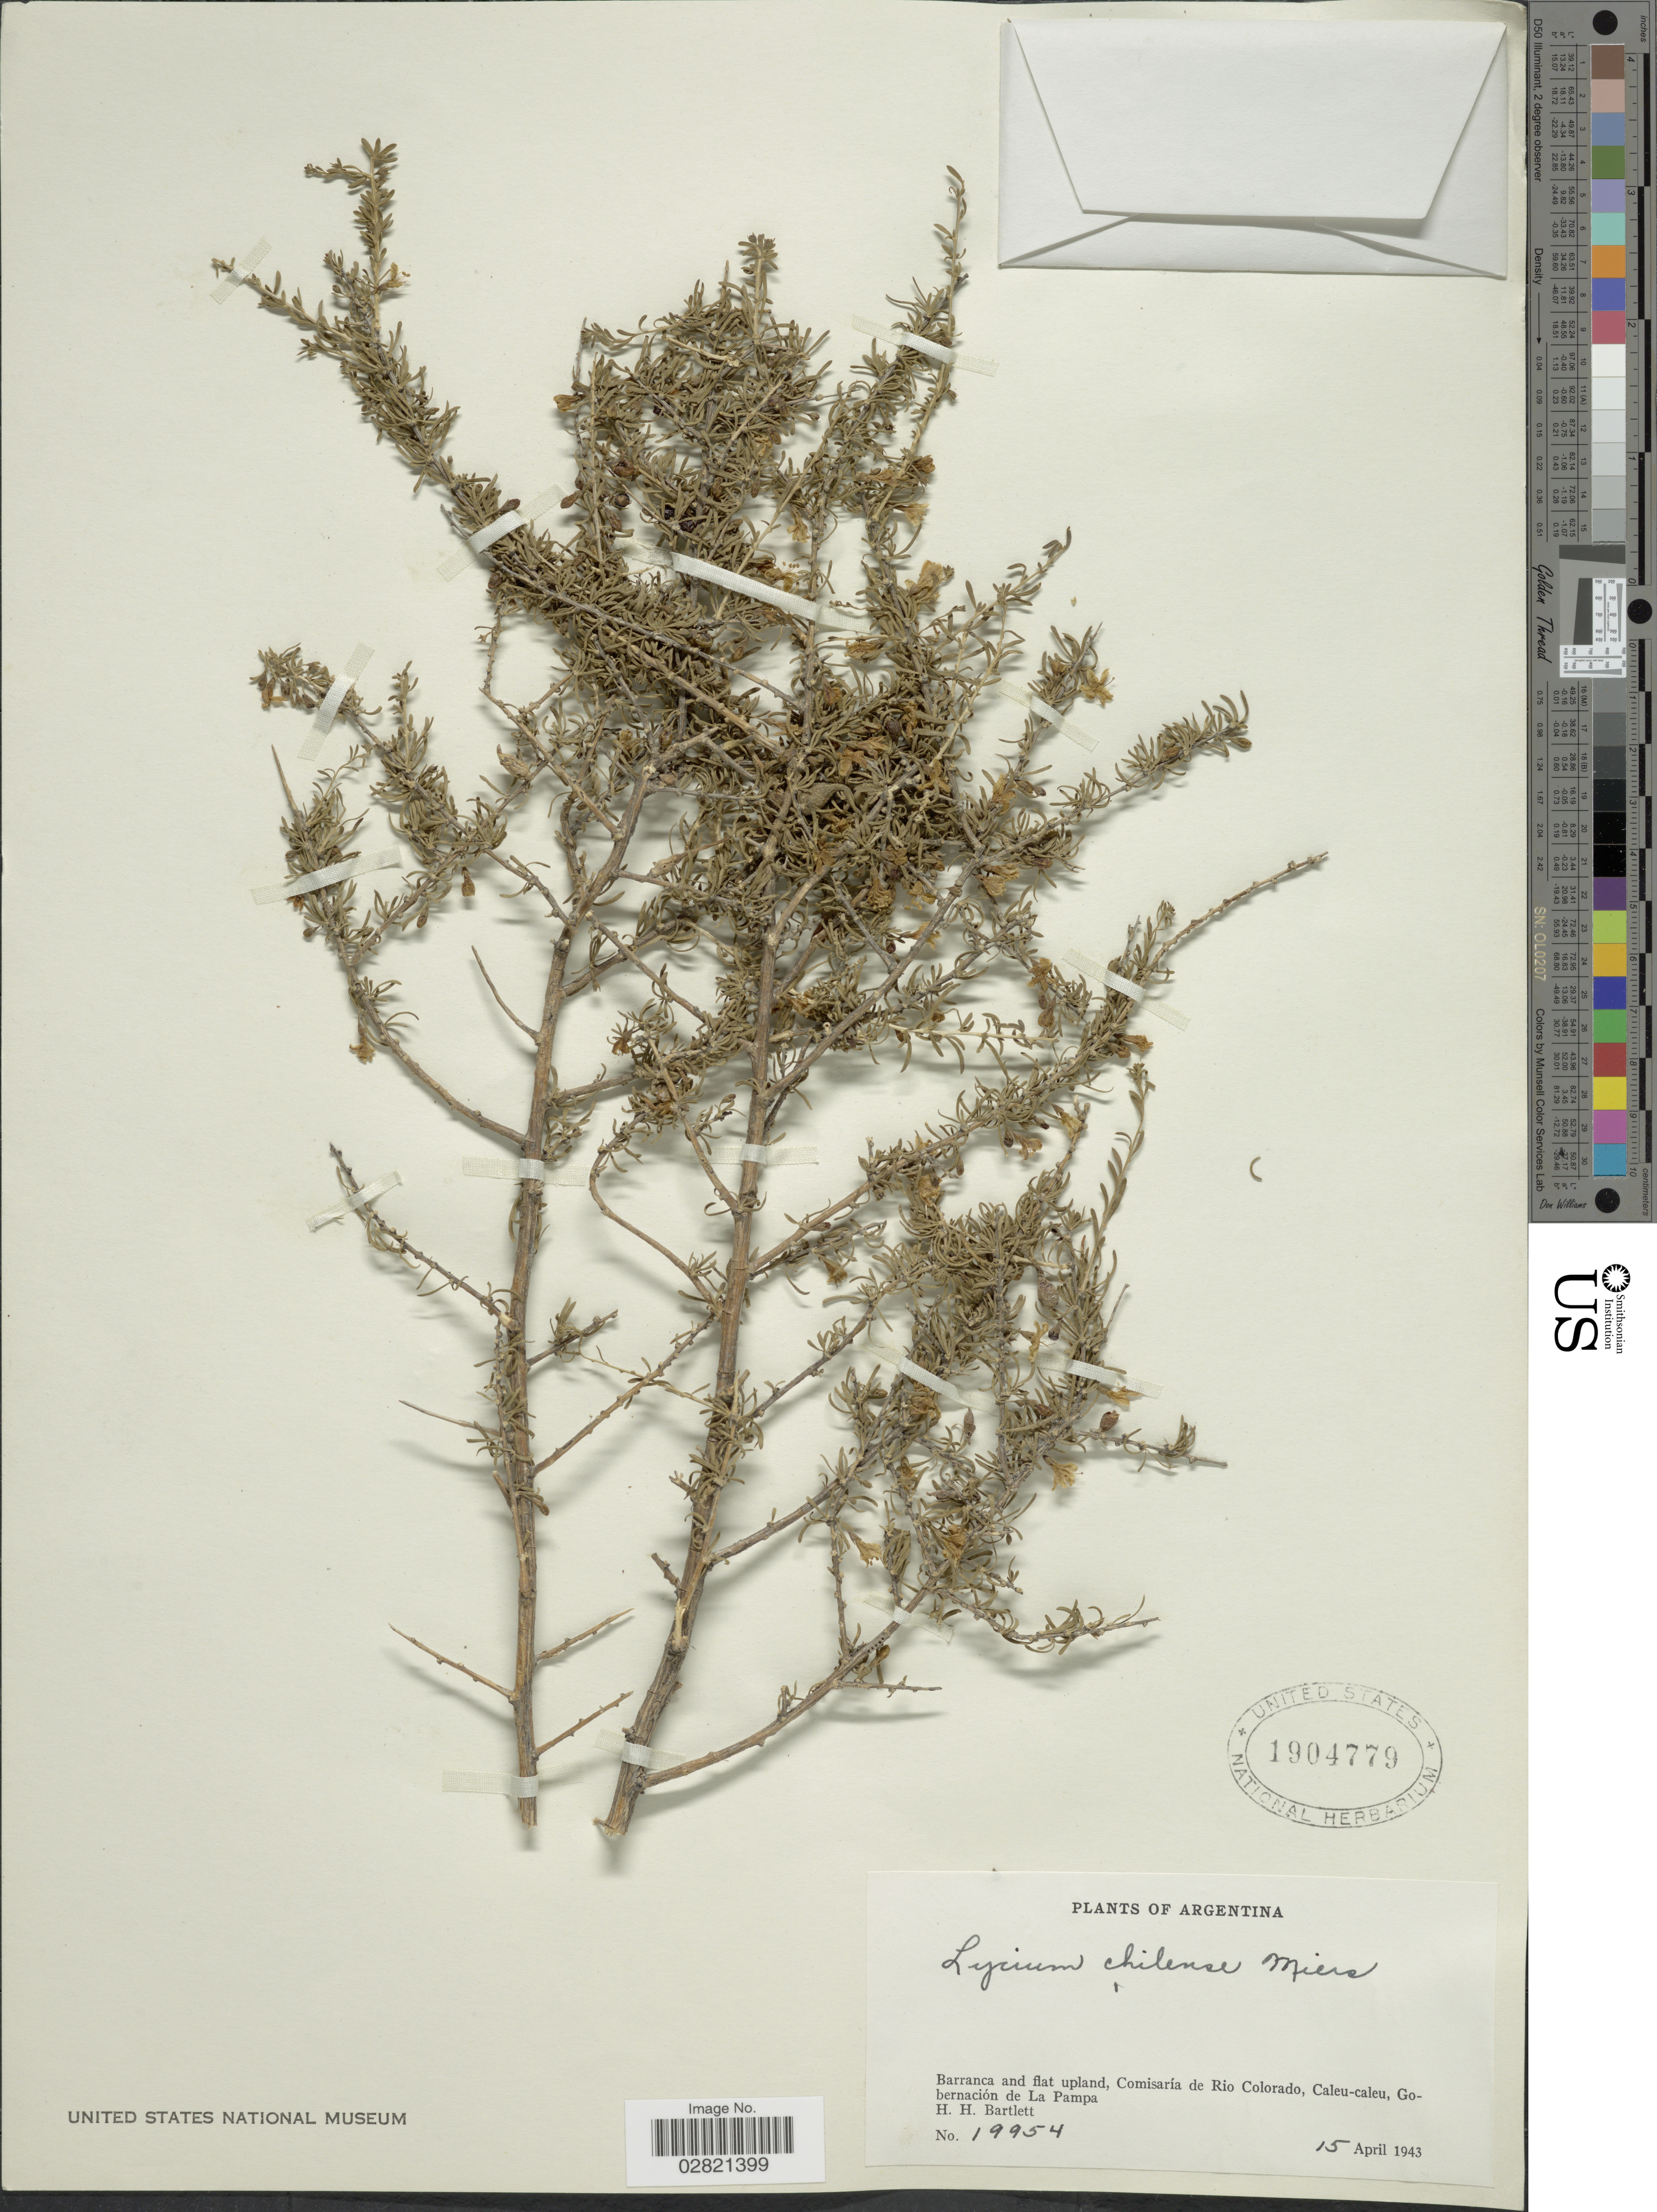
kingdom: Plantae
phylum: Tracheophyta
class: Magnoliopsida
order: Solanales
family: Solanaceae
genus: Lycium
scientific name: Lycium chilense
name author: Bertero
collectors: H. H. Bartlett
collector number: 19954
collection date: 1943-04-15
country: Argentina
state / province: La Pampa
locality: Barranca and flat upland, Comisaría de Rio Colorado, Caleu-caleu, Gobernación de La Pampa.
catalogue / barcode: US 1904779